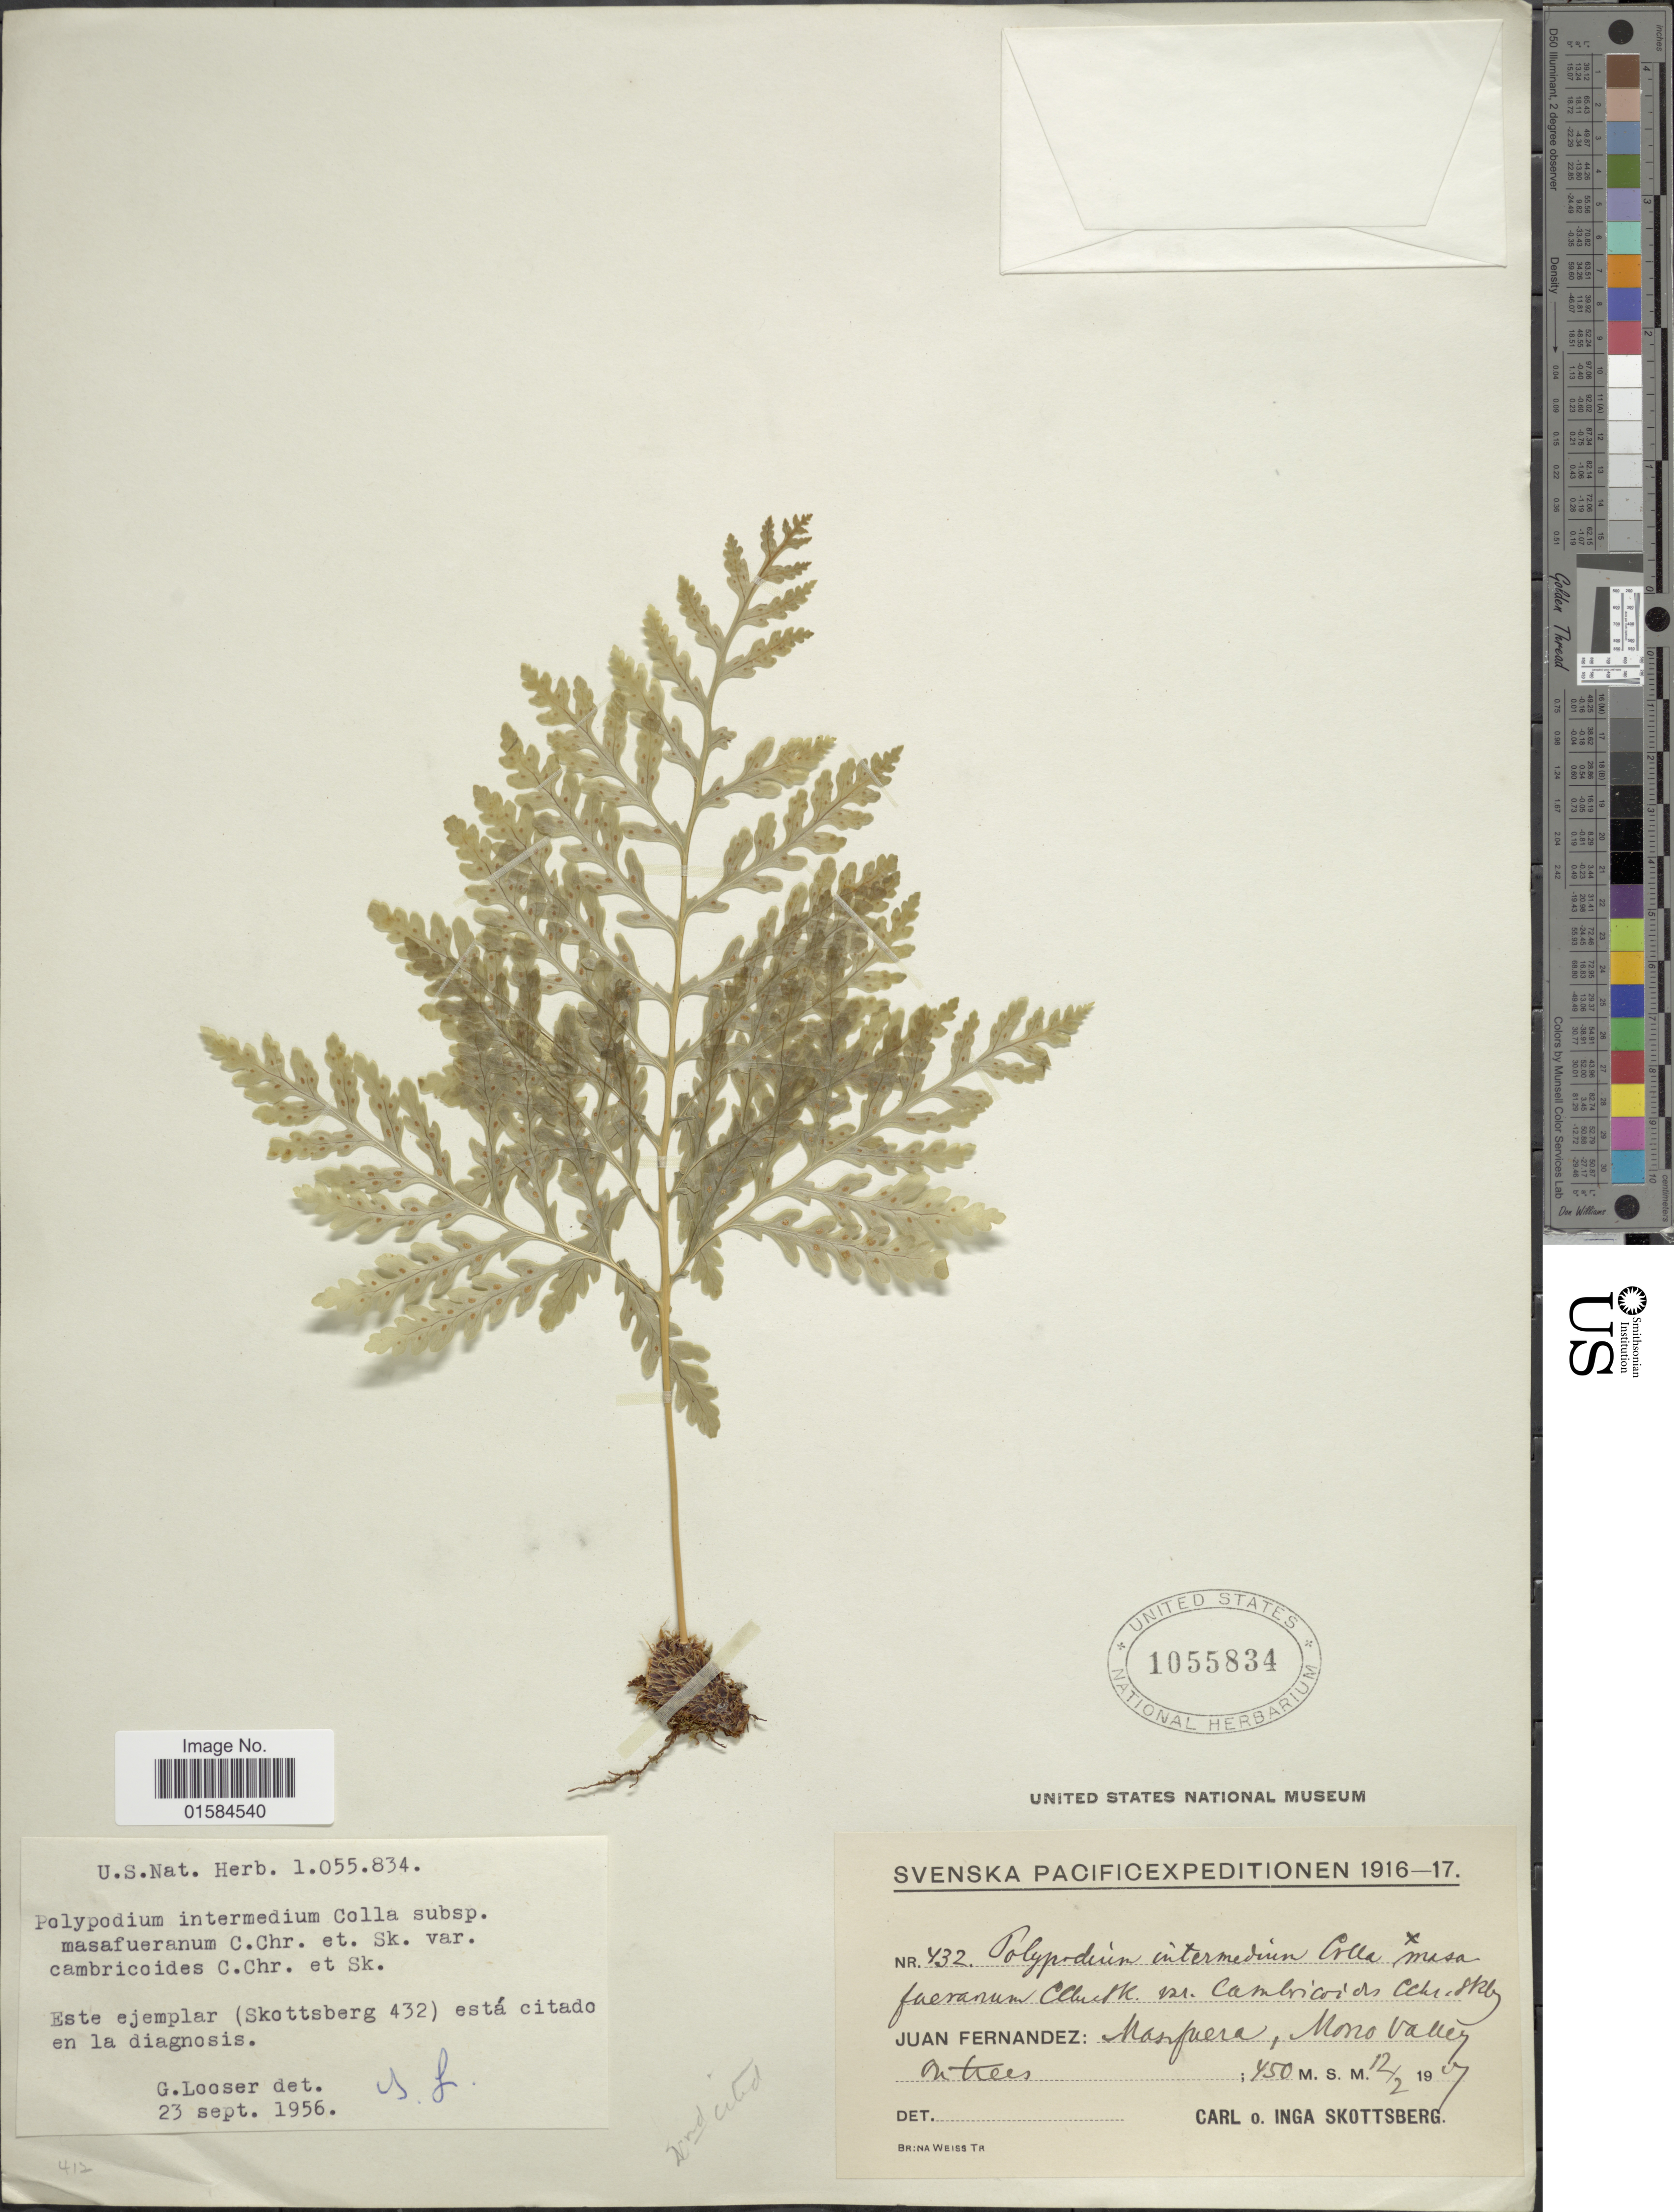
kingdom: Plantae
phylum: Tracheophyta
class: Polypodiopsida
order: Polypodiales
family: Polypodiaceae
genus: Synammia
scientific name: Synammia intermedia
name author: (Colla) G. Kunkel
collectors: C. Skottsberg & I. Skottsberg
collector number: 432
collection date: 1917-01-12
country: Chile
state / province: Valparaíso (V)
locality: Juan Fernandez: Masafuera, Mono Valley.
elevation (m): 450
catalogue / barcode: US 1055834